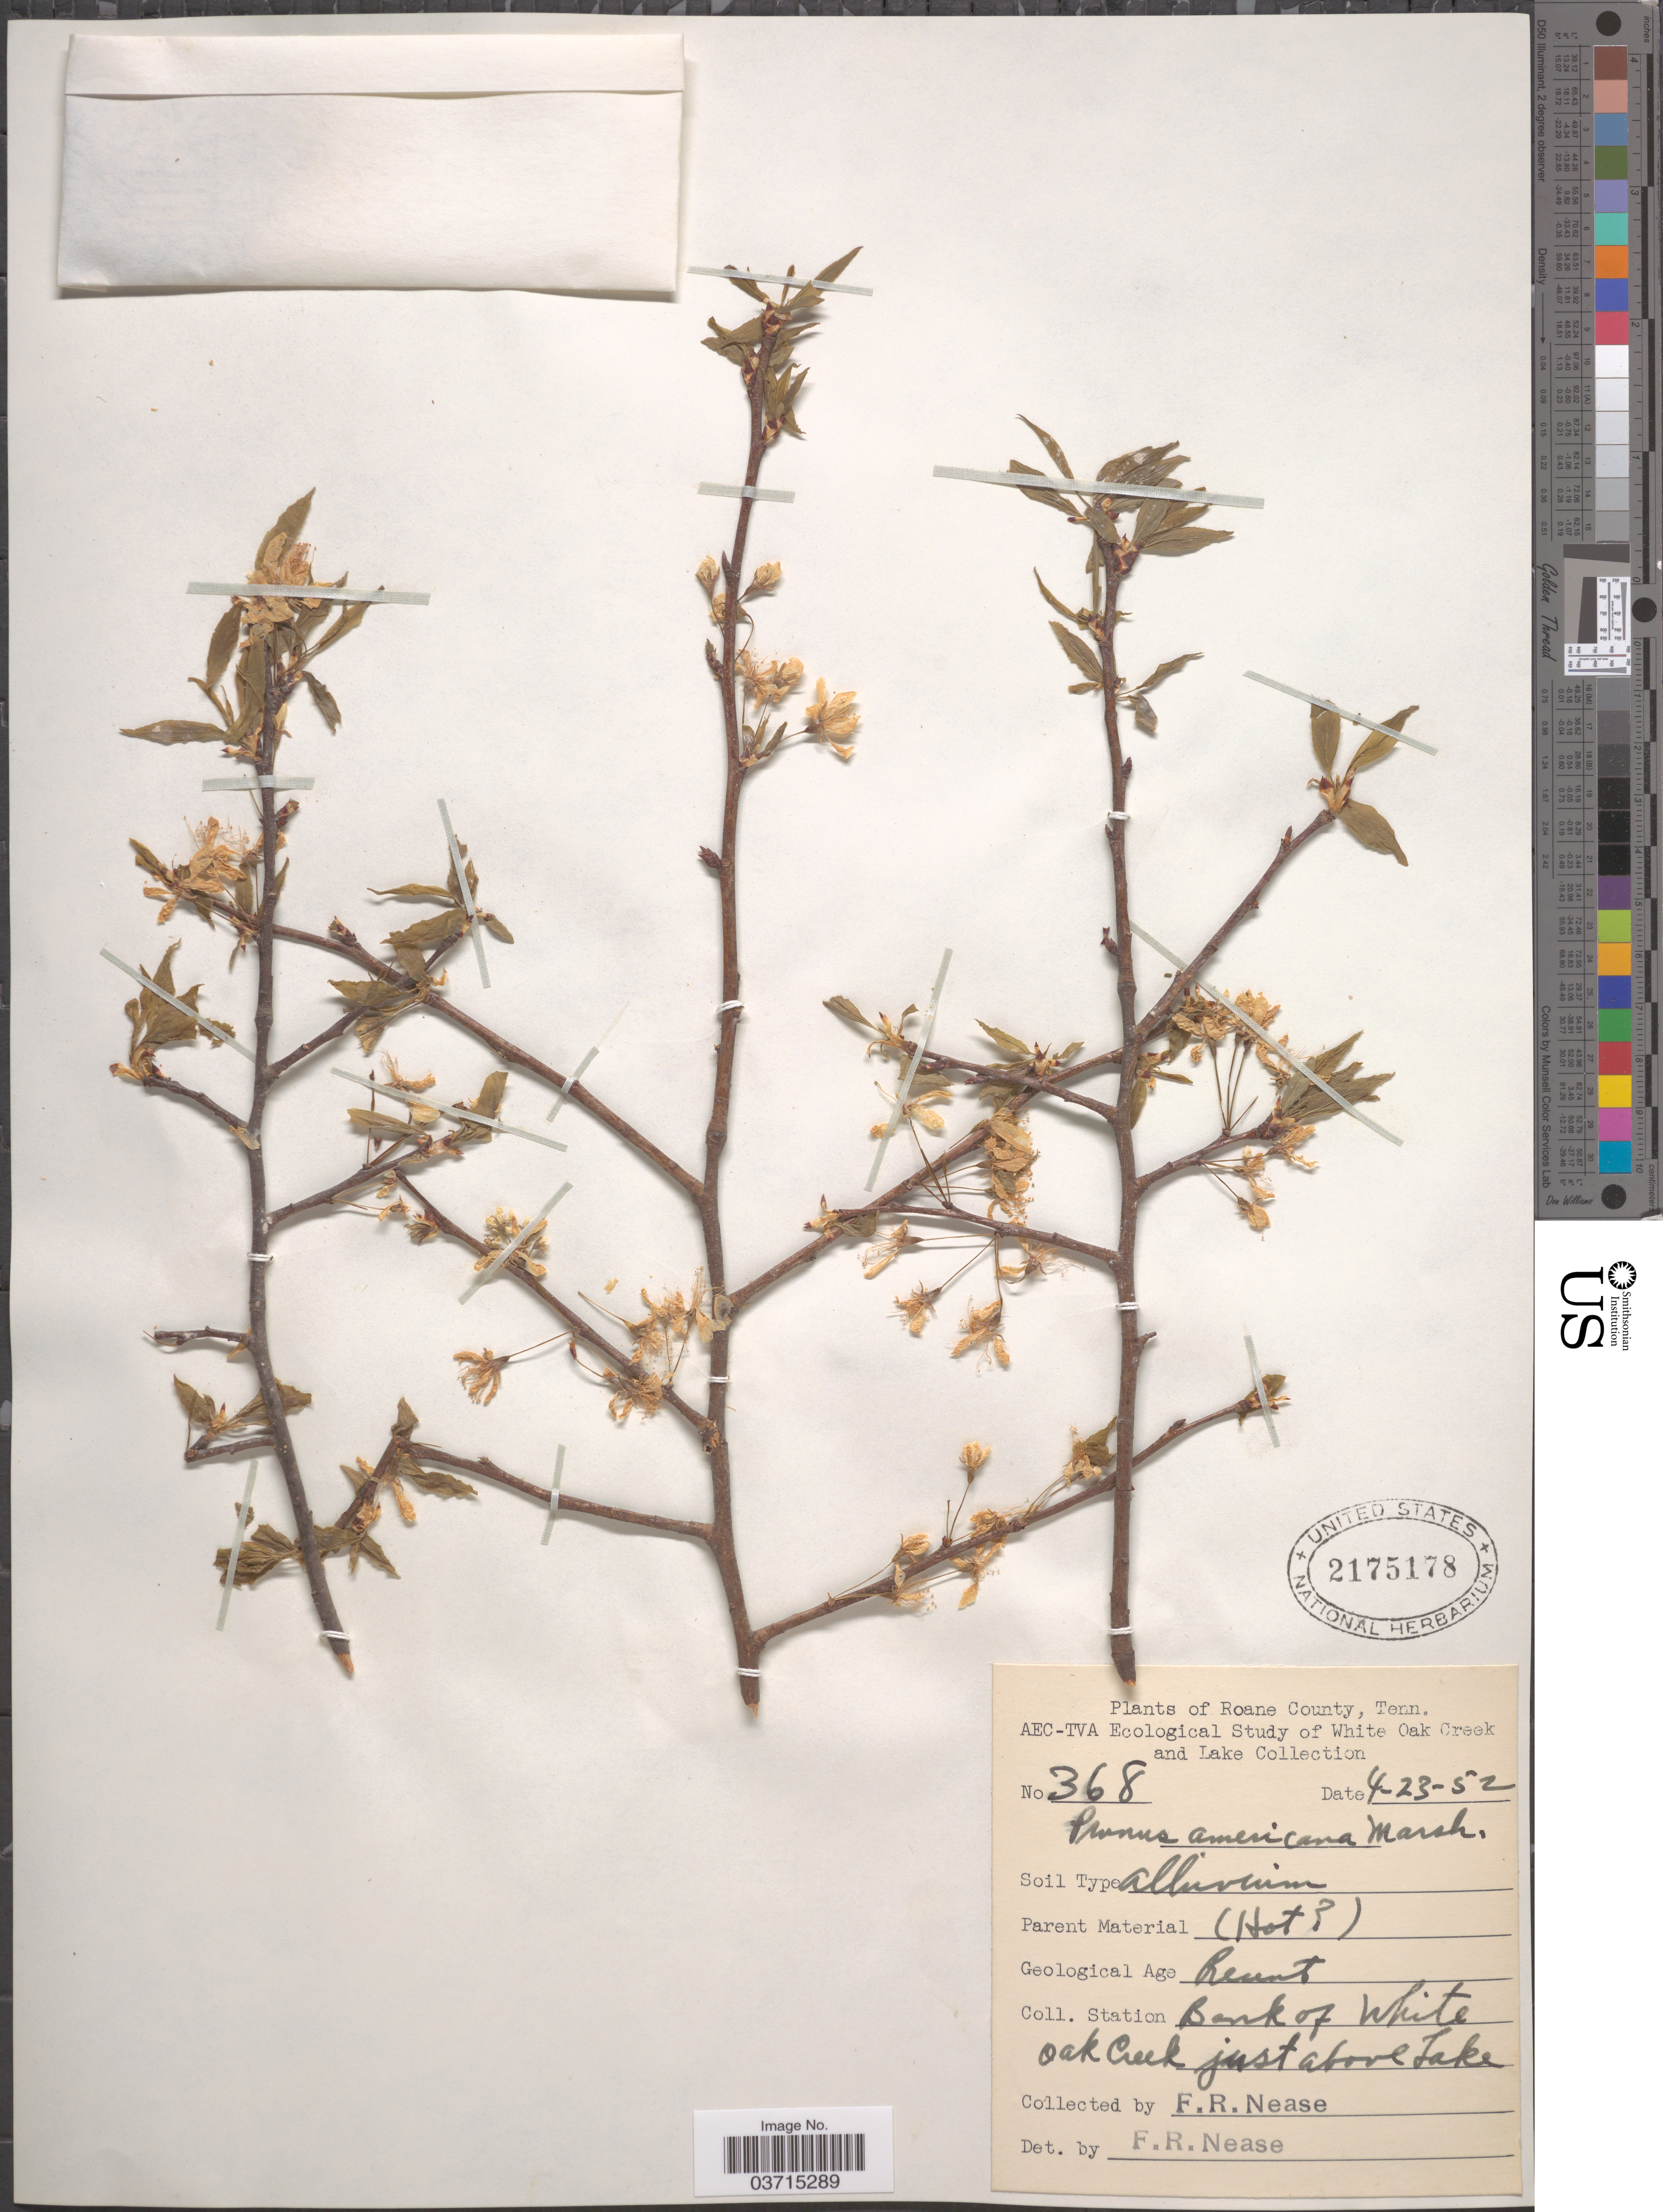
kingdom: Plantae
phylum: Tracheophyta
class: Magnoliopsida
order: Rosales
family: Rosaceae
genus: Prunus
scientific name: Prunus americana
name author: Marshall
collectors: F. Nease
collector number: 368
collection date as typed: Transcribed d/m/y: 23/4/52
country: United States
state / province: Tennessee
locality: Roane County. White Oak Creek and Lake. [unsure placement] Station Bank of White Oak Creek just above Lake.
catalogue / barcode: US 2175178